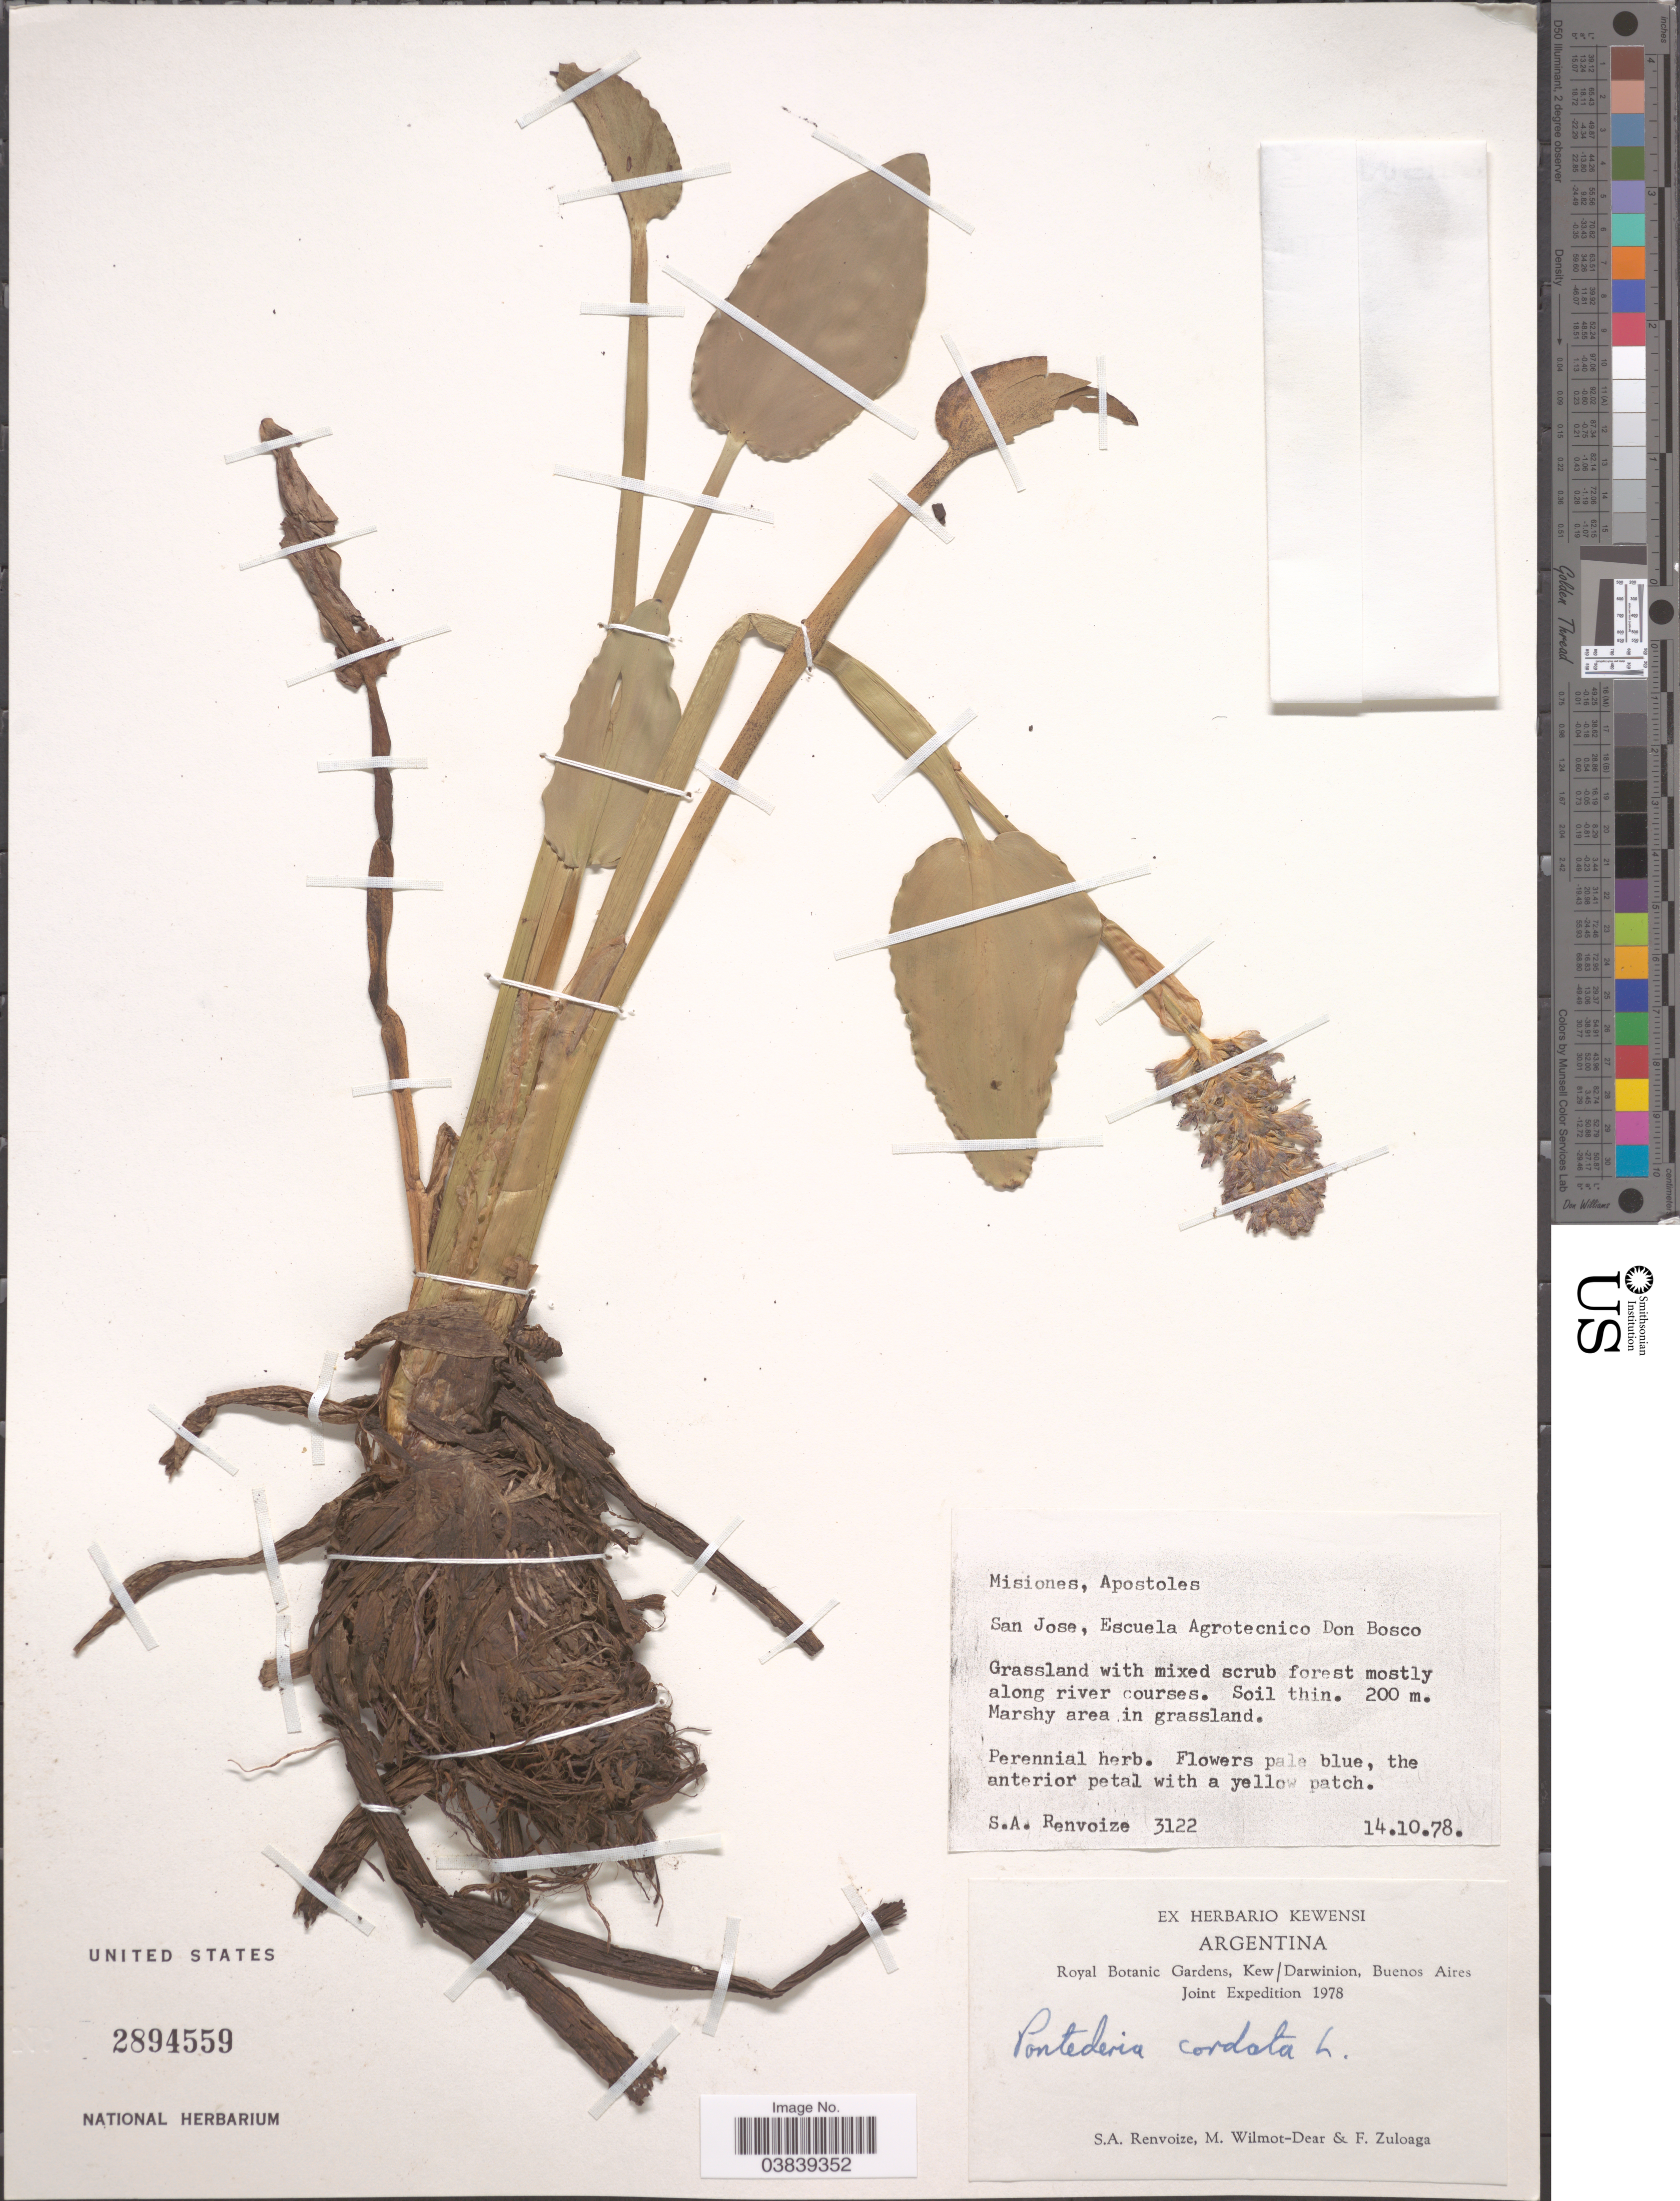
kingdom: Plantae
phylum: Tracheophyta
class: Liliopsida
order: Commelinales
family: Pontederiaceae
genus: Pontederia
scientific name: Pontederia cordata var. cordata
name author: L.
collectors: S. A. Renvoize, M. Wilmot-Dear & F. Zuloaga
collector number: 3122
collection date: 1978-10-14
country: Argentina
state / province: Misiones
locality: Apostoles. San Jose, Escuela Agrotecnico Don Bosco.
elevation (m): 200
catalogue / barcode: US 2894559